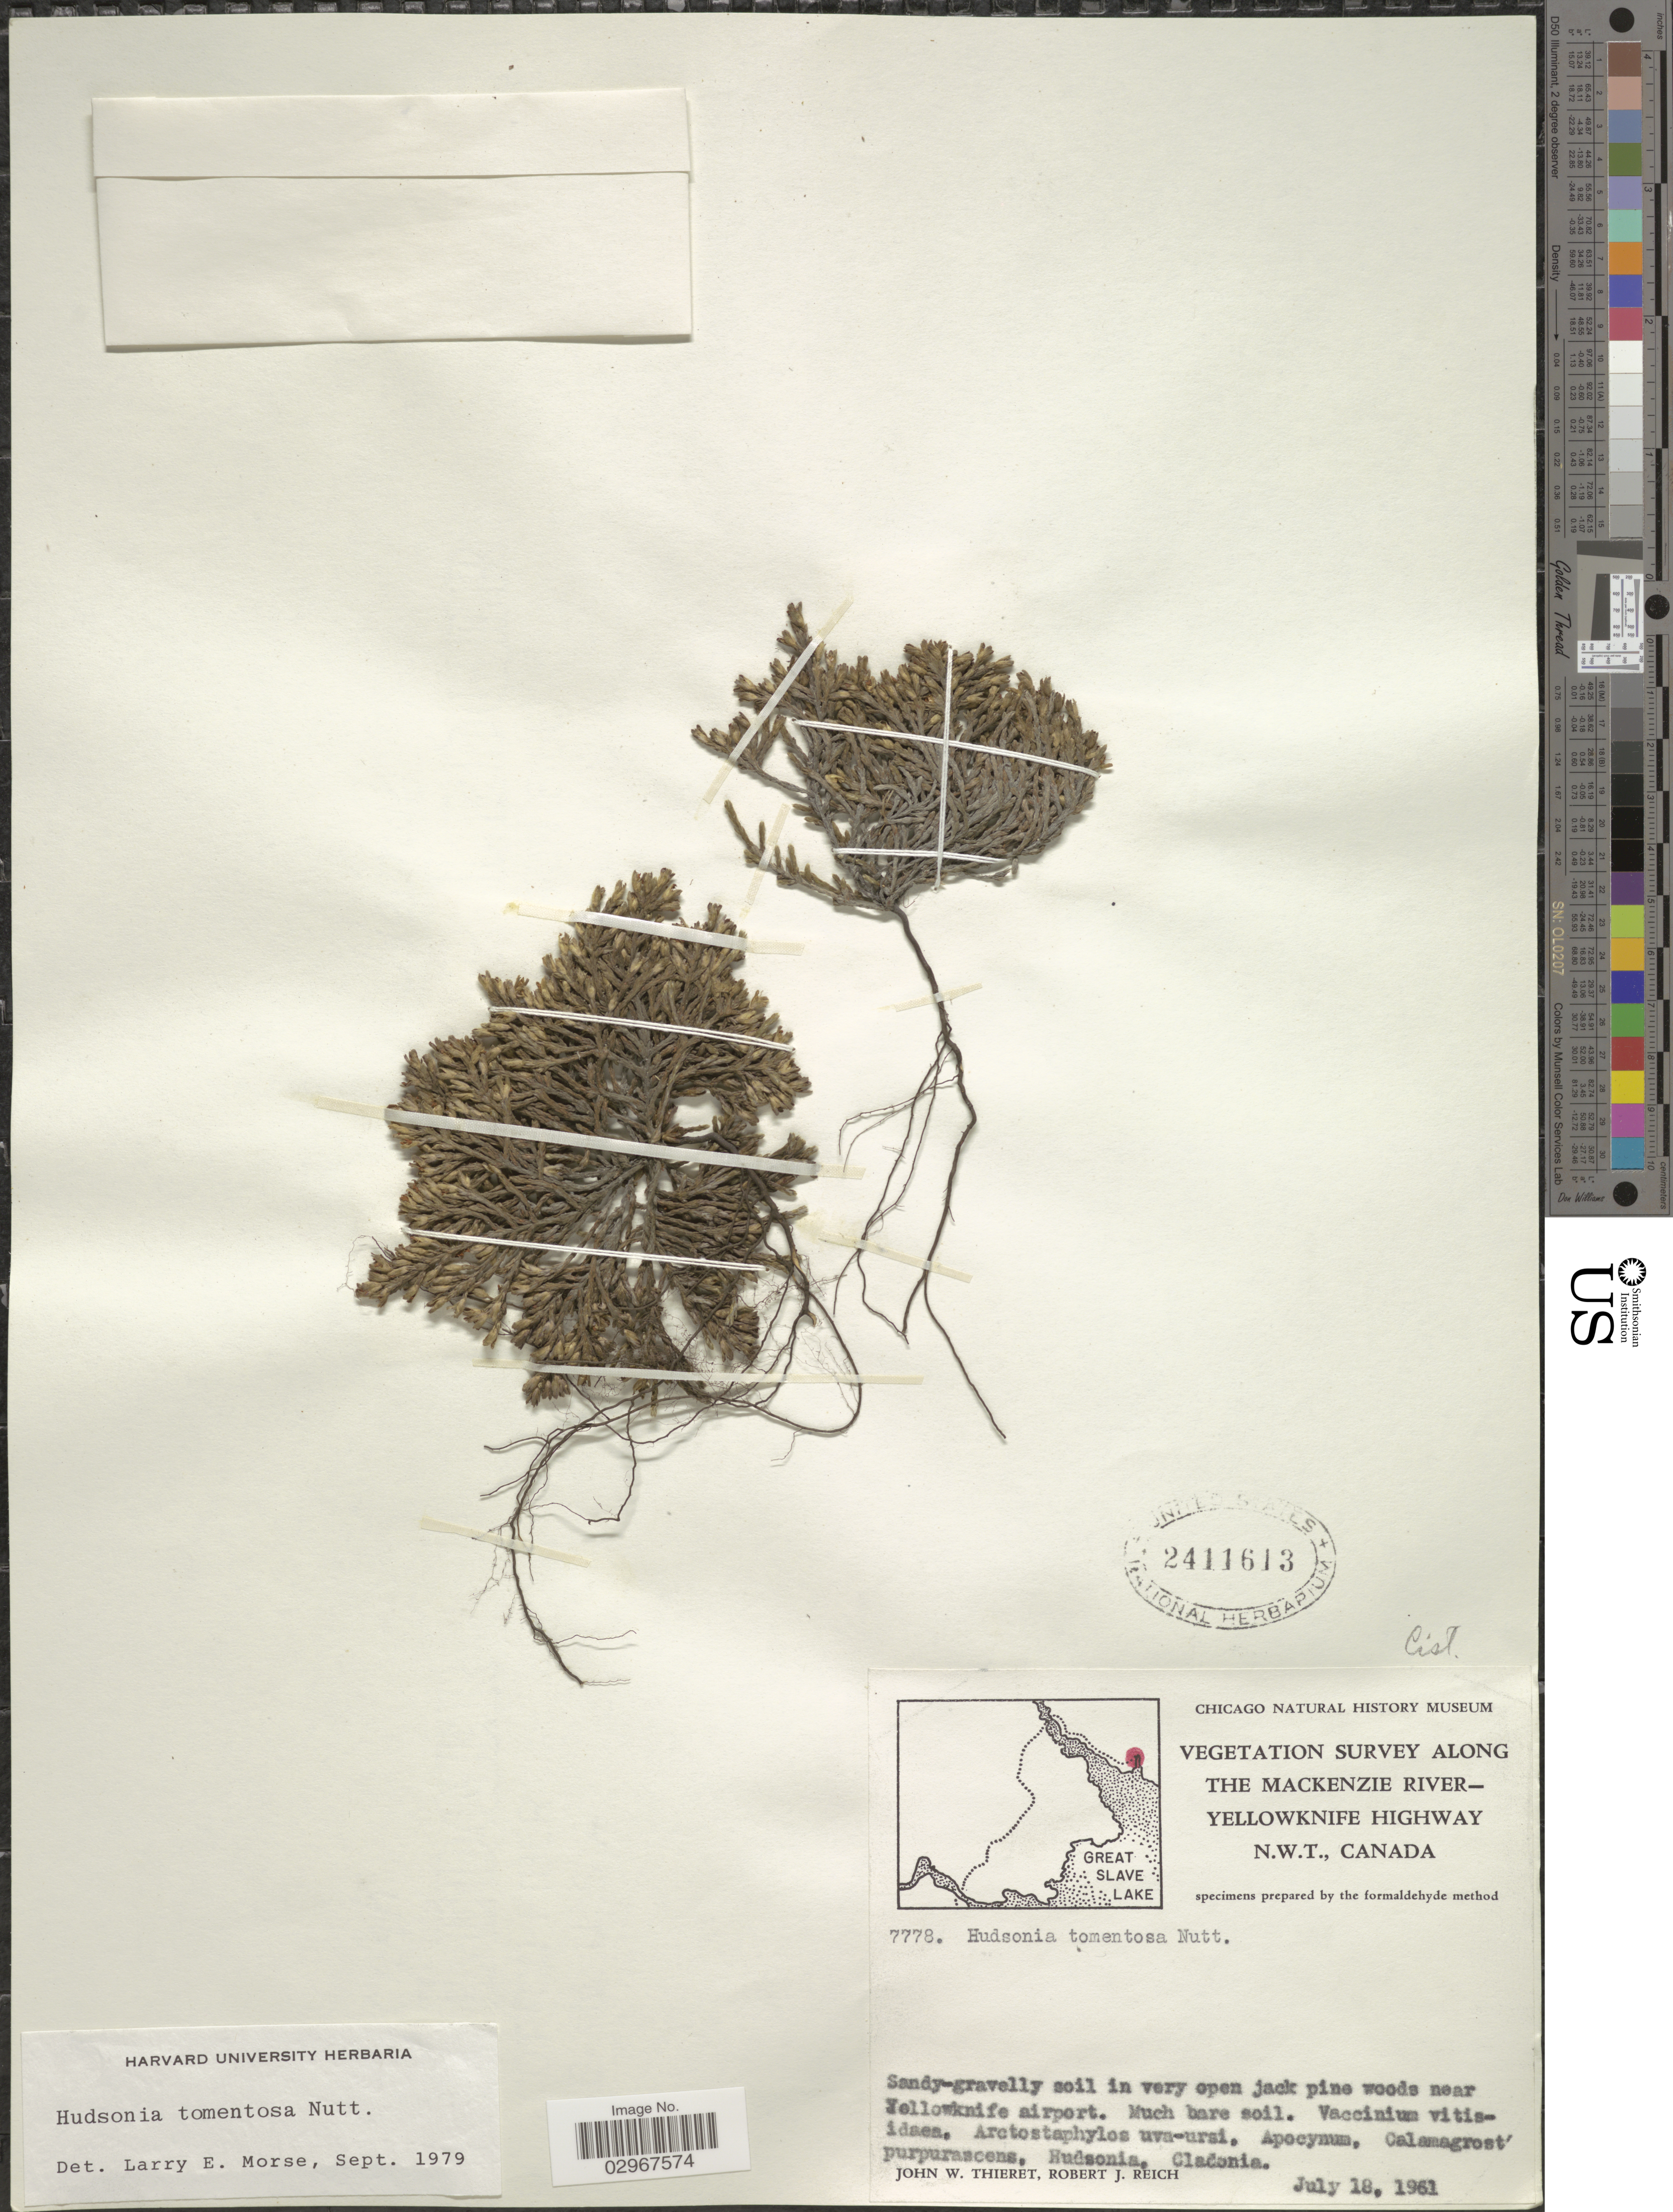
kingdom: Plantae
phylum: Tracheophyta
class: Magnoliopsida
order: Malvales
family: Cistaceae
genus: Hudsonia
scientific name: Hudsonia tomentosa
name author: Nutt.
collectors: J. W. Thieret & R. Reich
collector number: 7778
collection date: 1961-07-18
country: Canada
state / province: Northwest Territories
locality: Along the Mackenzie River-Yellowknife Highway N.W.T. Near Yellowknife airport.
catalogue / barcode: US 2411613